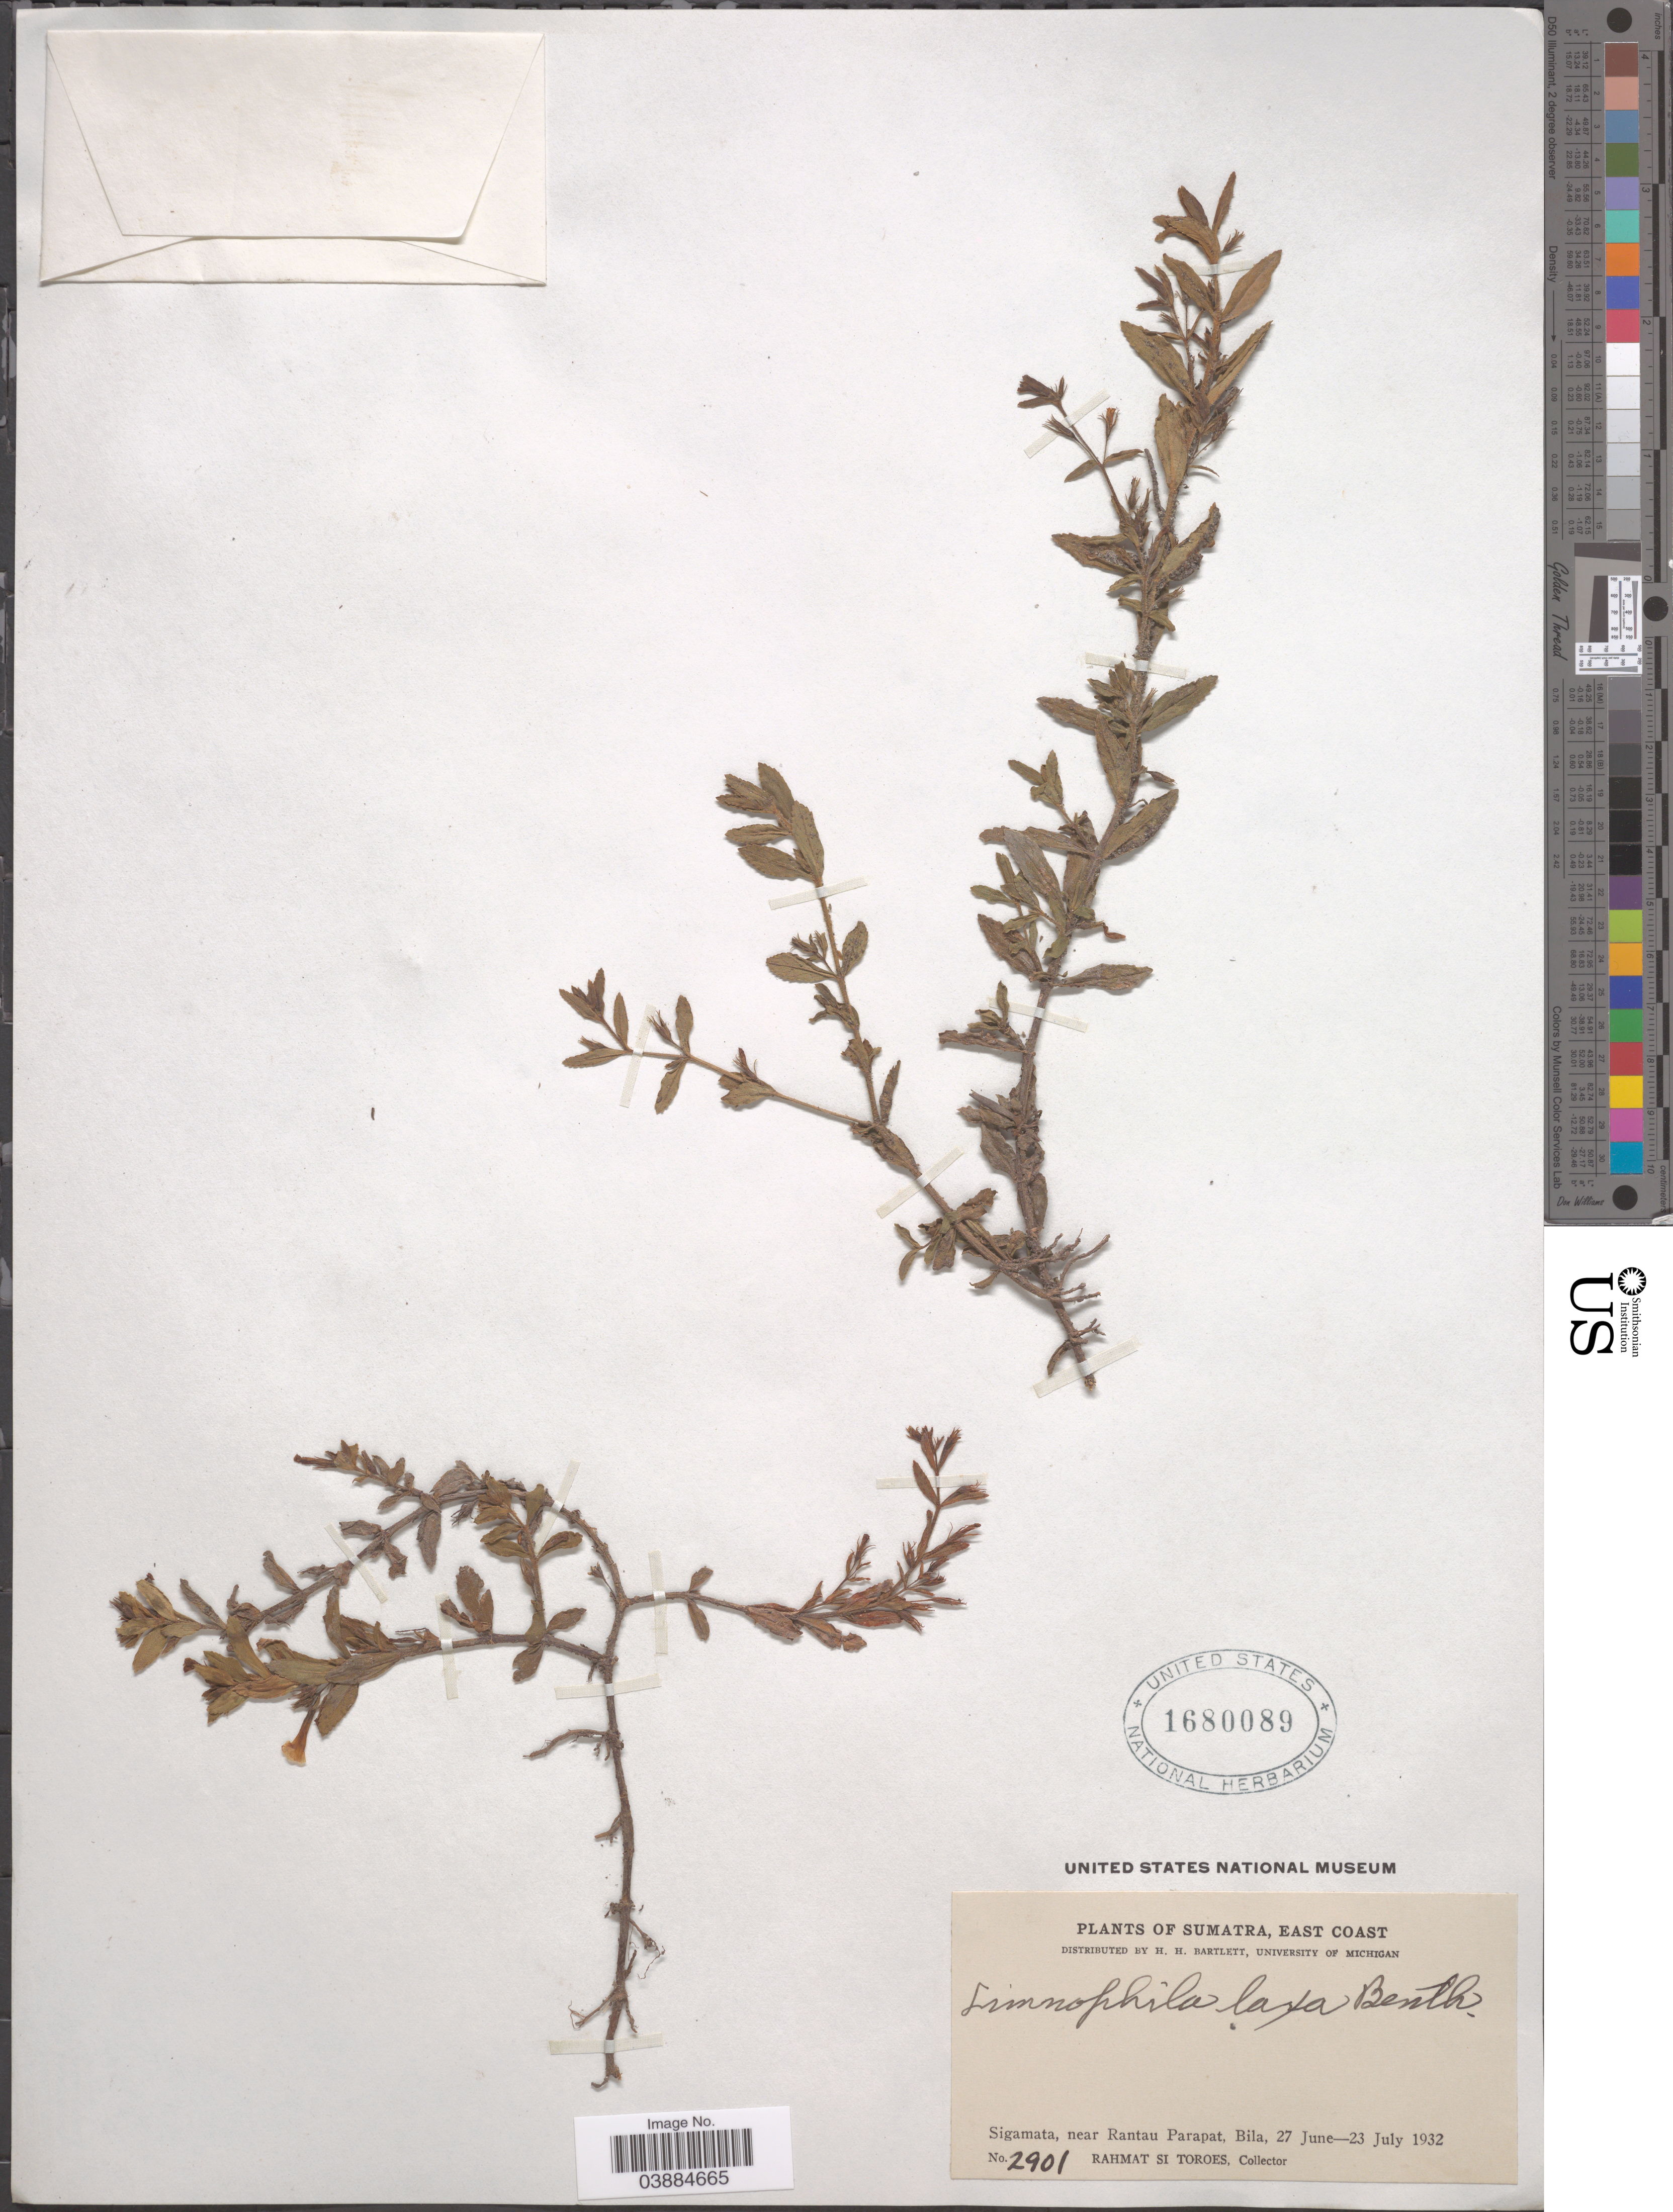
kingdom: Plantae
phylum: Tracheophyta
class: Magnoliopsida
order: Lamiales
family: Plantaginaceae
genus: Limnophila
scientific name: Limnophila laxa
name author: Benth.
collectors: Rahmat Si Boeea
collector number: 2901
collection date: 1932-06-27/1932-07-23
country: Indonesia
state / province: Sumatra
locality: East Coast. Sigamata, near Rantau Parapat, Bila.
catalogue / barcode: US 1680089